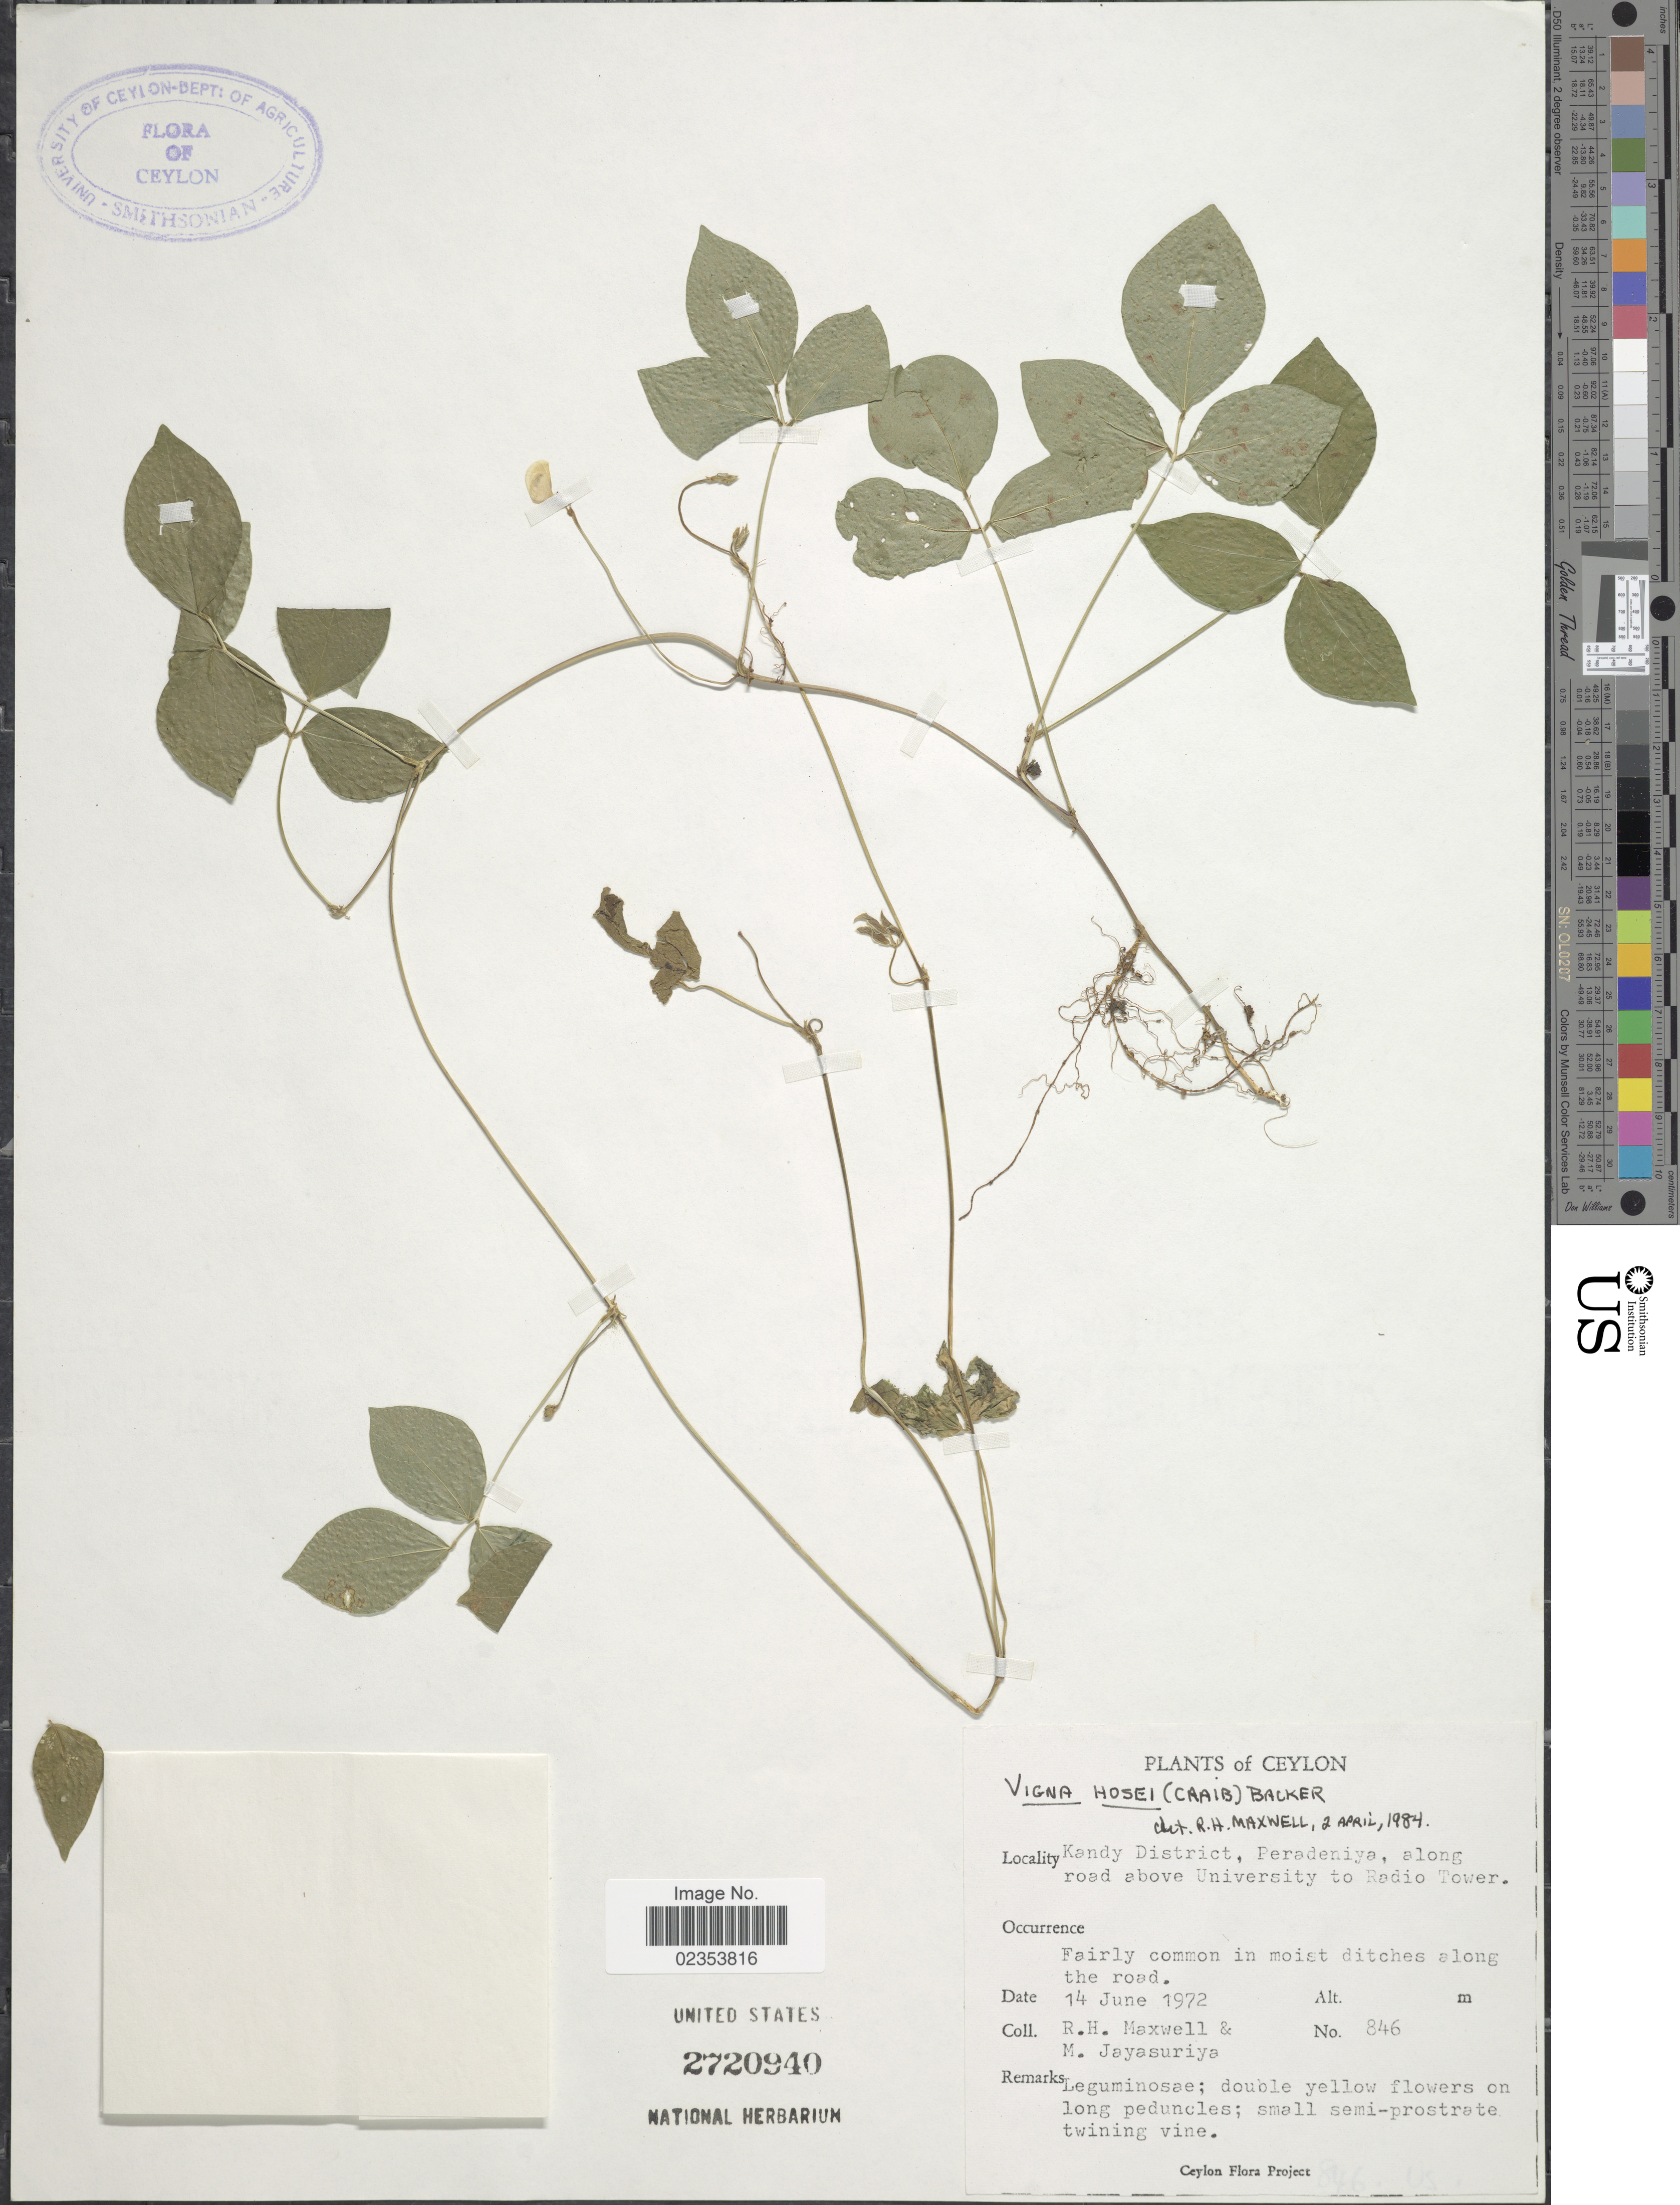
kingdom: Plantae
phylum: Tracheophyta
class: Magnoliopsida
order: Fabales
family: Fabaceae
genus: Vigna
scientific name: Vigna hosei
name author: (Craib) Backer ex K. Heyne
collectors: R. Maxwell & M. Jayasuriya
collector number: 846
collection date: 1972-06-14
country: Sri Lanka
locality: Ceylon. Kandy District, Peradeniya, along road above University to Radio Tower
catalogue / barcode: US 2720940